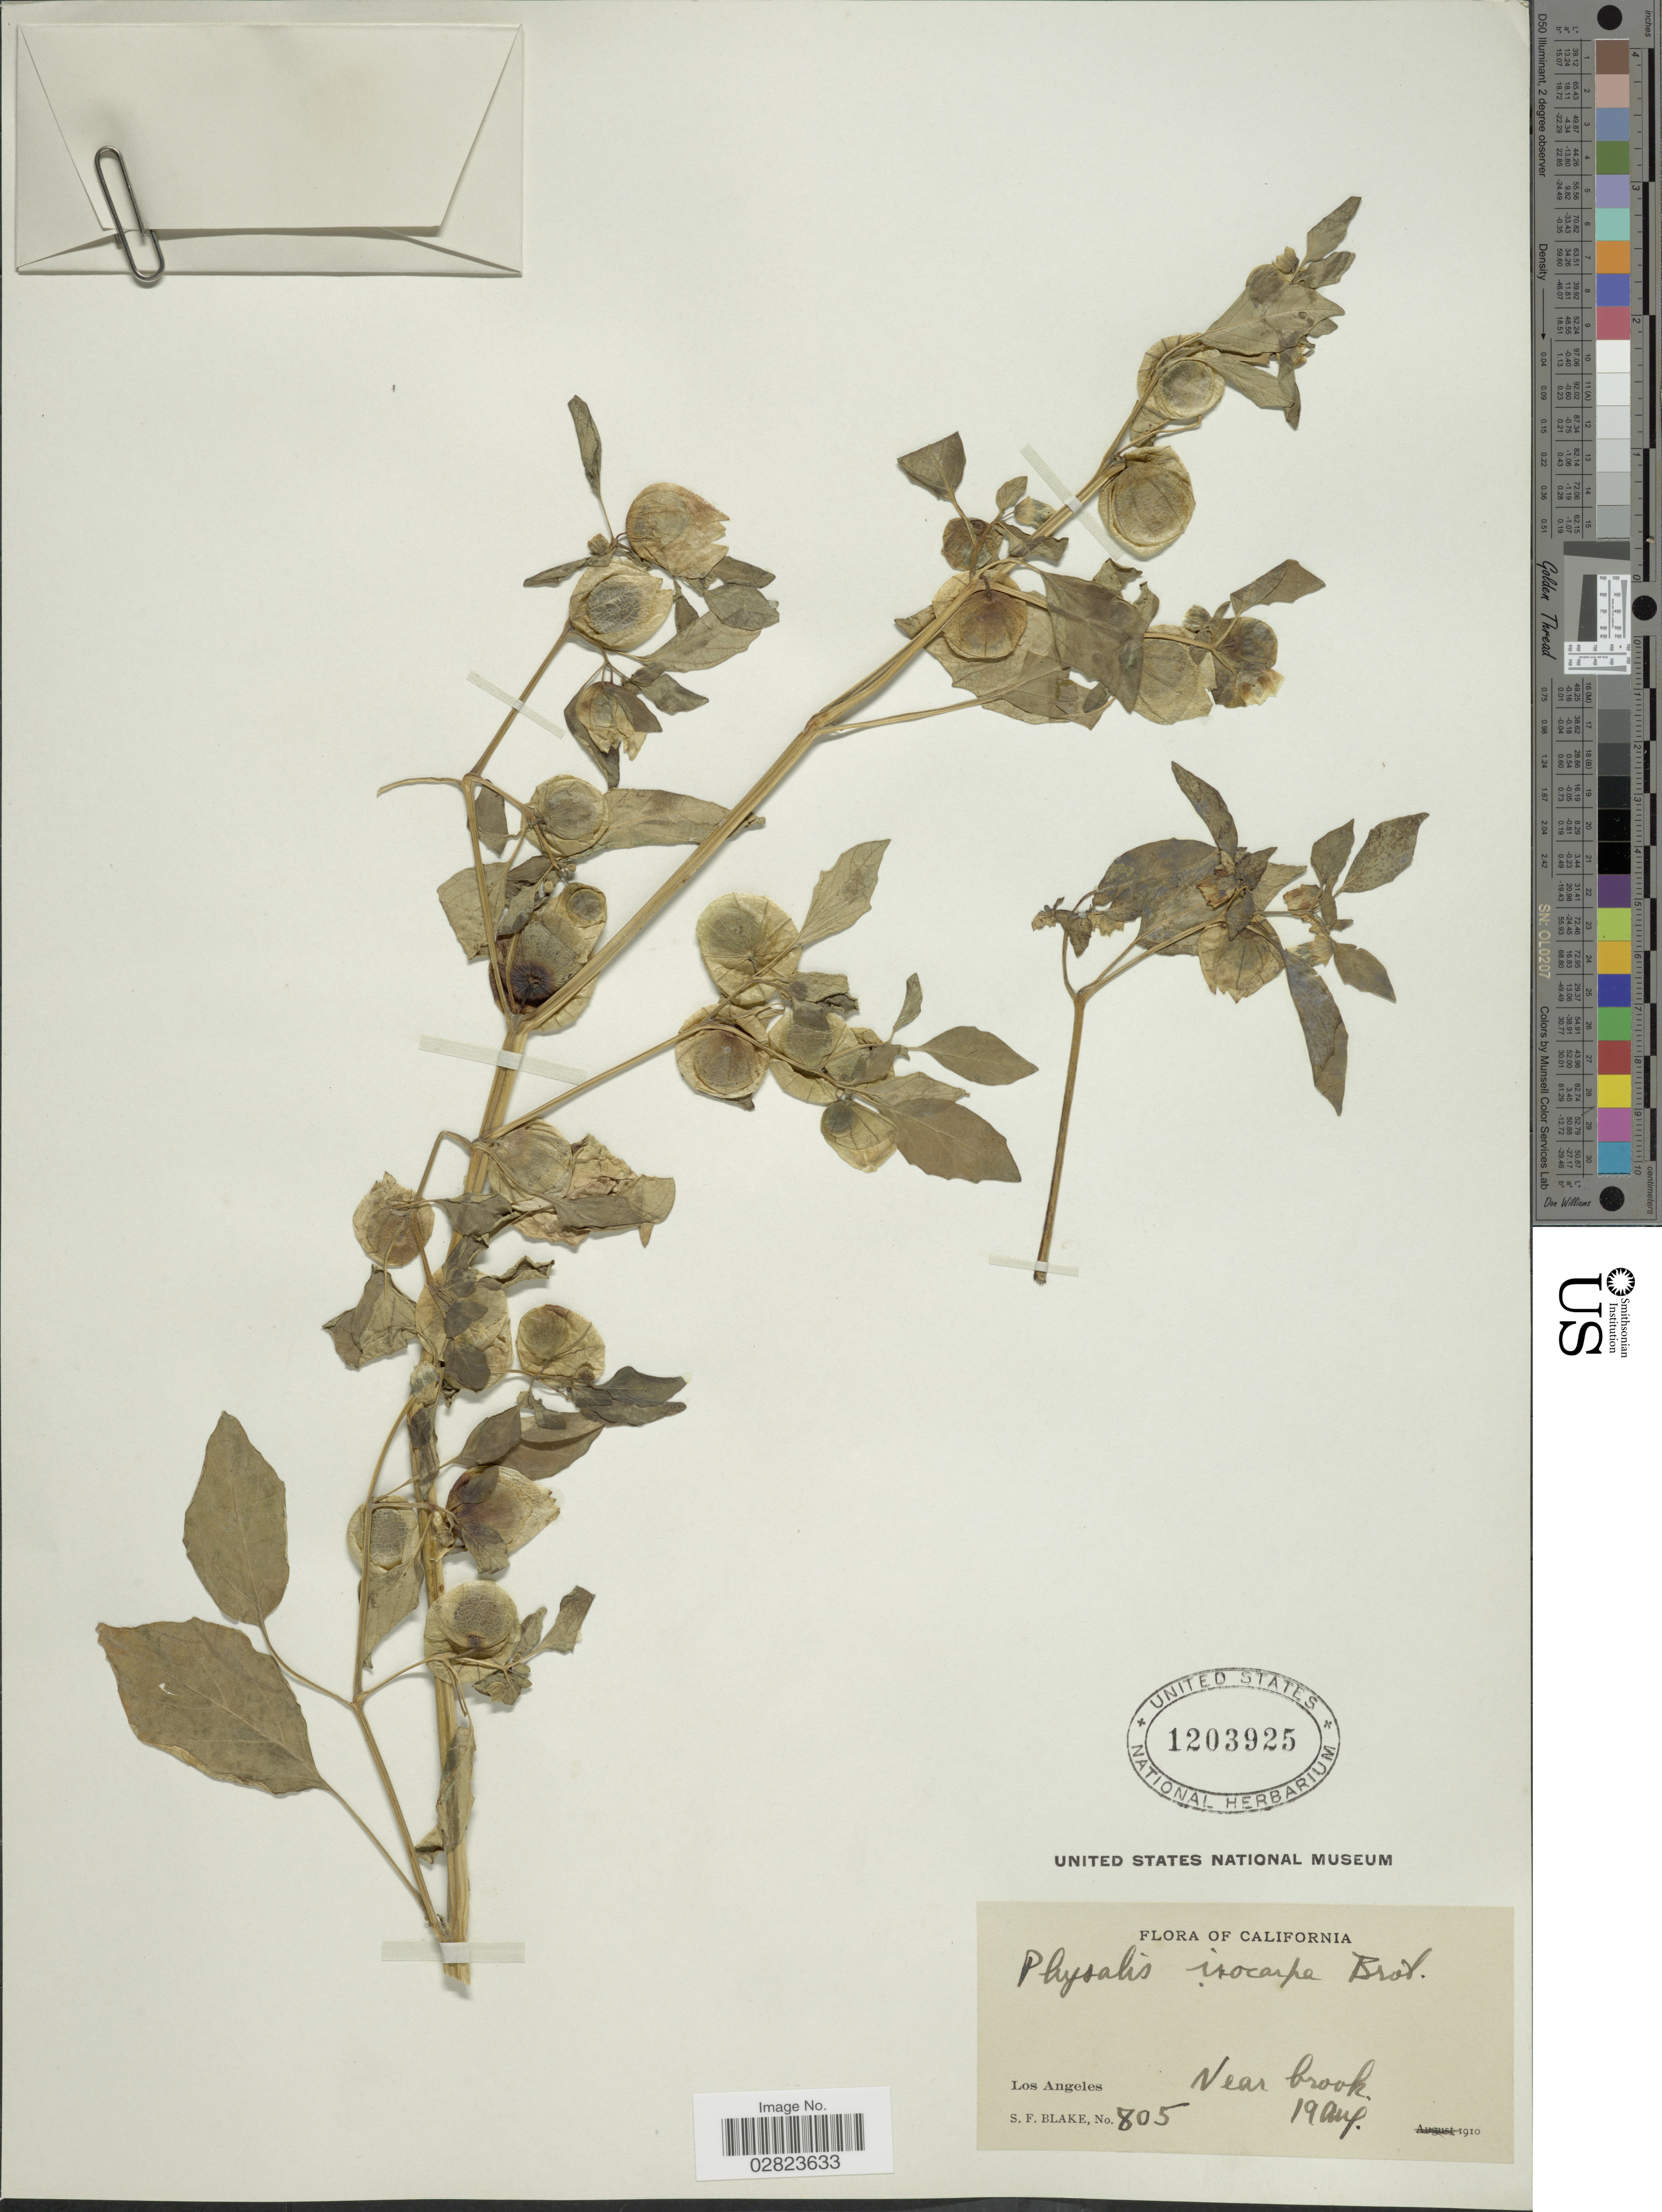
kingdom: Plantae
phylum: Tracheophyta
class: Magnoliopsida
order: Solanales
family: Solanaceae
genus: Physalis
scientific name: Physalis ixocarpa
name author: Brot. ex Hornem.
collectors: S. Blake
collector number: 805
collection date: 1910-08-19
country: United States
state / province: California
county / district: Los Angeles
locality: Los Angeles, Near Brook.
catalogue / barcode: US 1203925